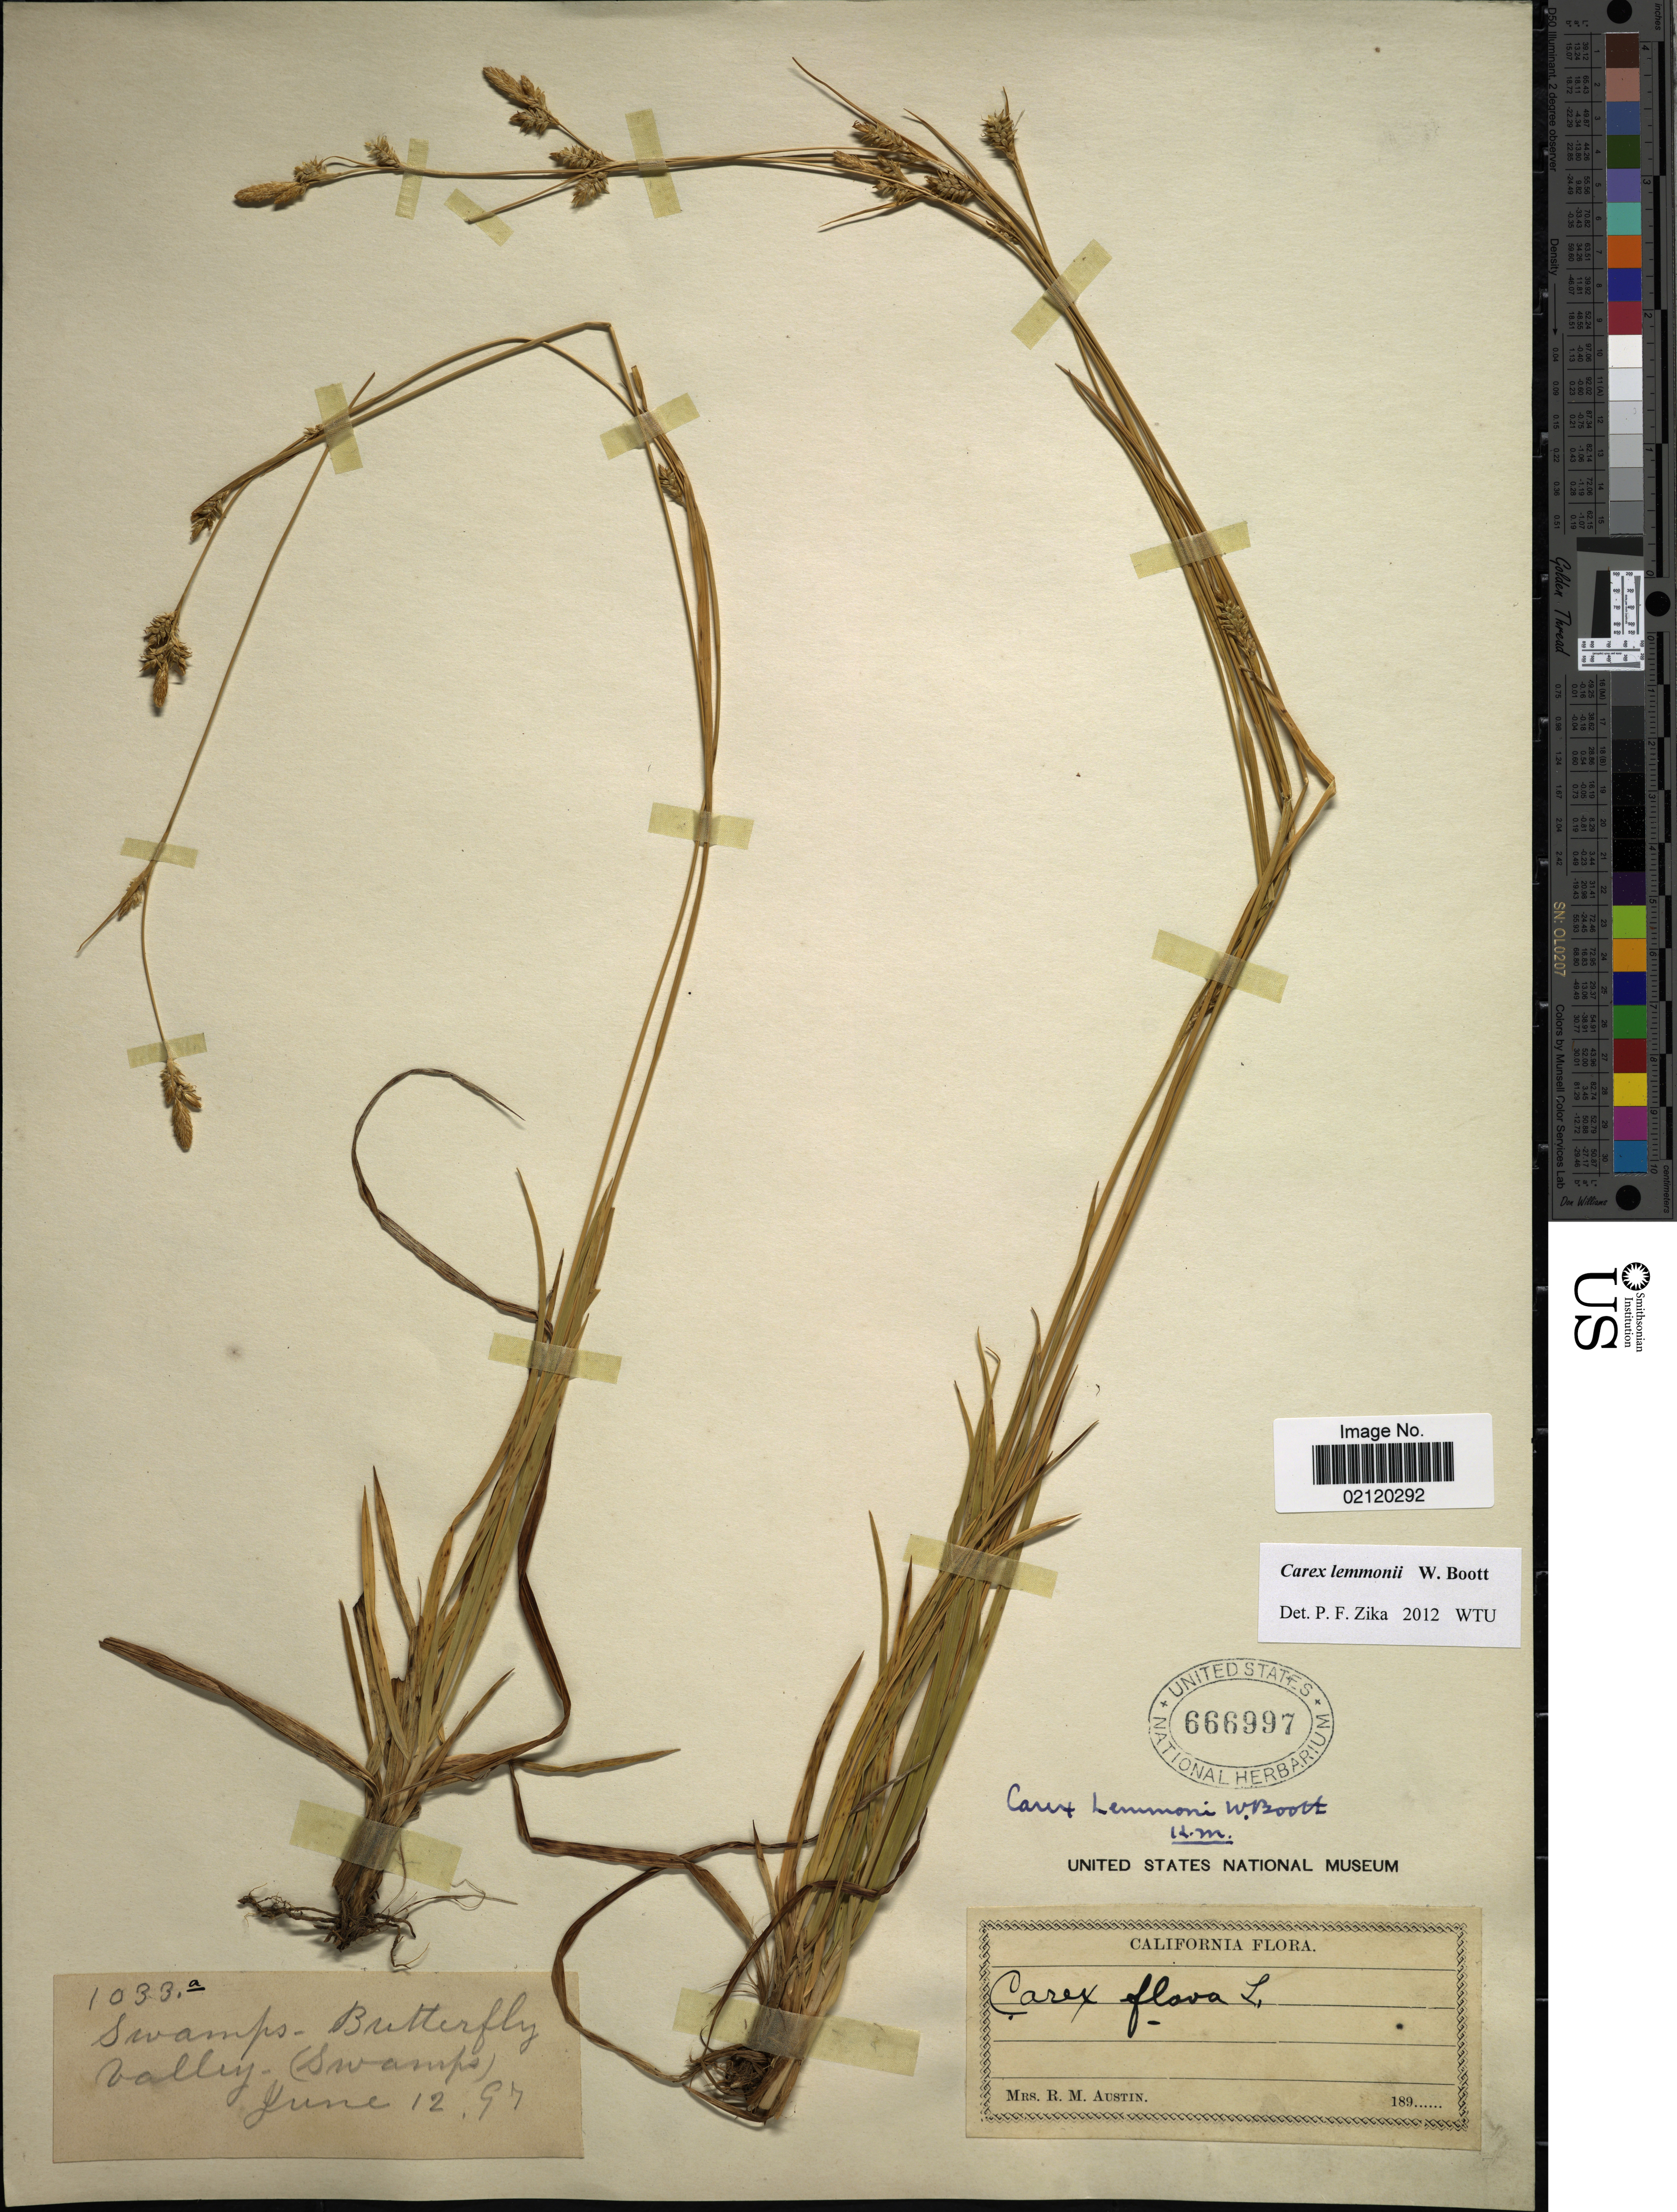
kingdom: Plantae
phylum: Tracheophyta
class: Liliopsida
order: Poales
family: Cyperaceae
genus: Carex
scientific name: Carex lemmonii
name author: W. Boott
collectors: R. Austin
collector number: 1033a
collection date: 1897-06-12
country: United States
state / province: California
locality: Butterfly Valley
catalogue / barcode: US 666997